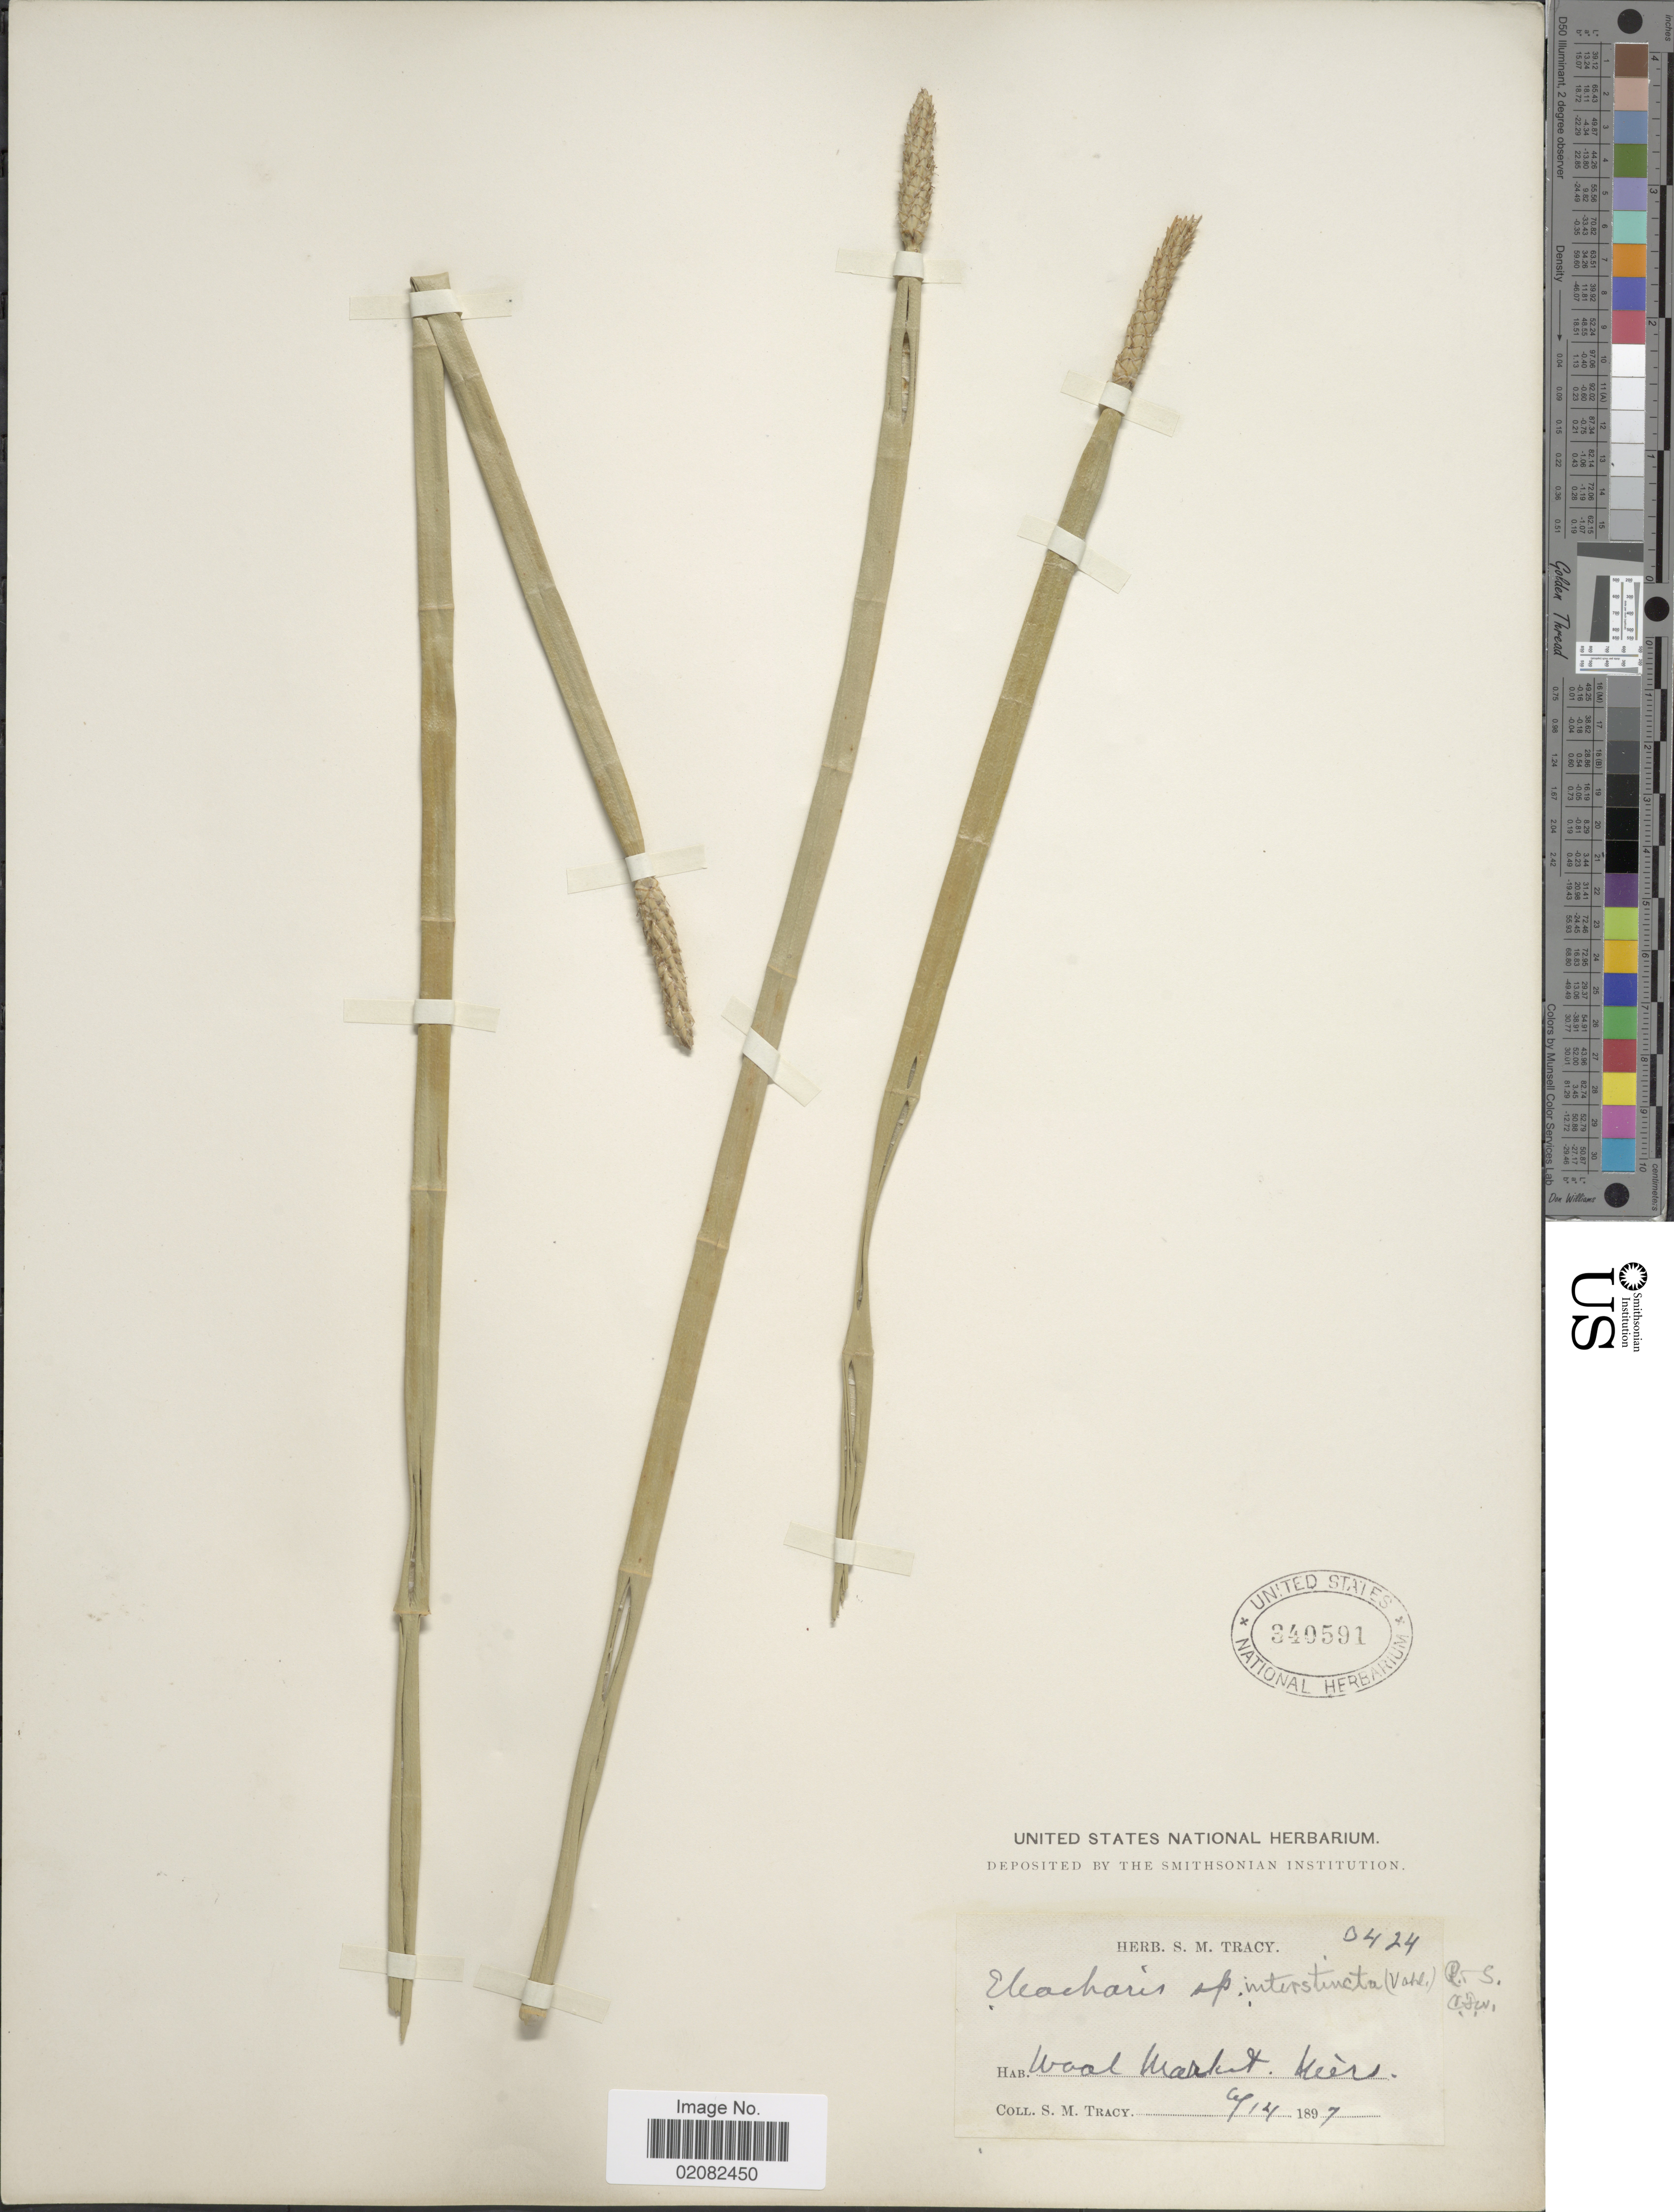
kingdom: Plantae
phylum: Tracheophyta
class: Liliopsida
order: Poales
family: Cyperaceae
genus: Eleocharis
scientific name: Eleocharis equisetoides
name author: (Elliott) Torr.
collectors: S. M. Tracy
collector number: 0424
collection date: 1897-06-14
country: United States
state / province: Mississippi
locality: Wool Market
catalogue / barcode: US 340591